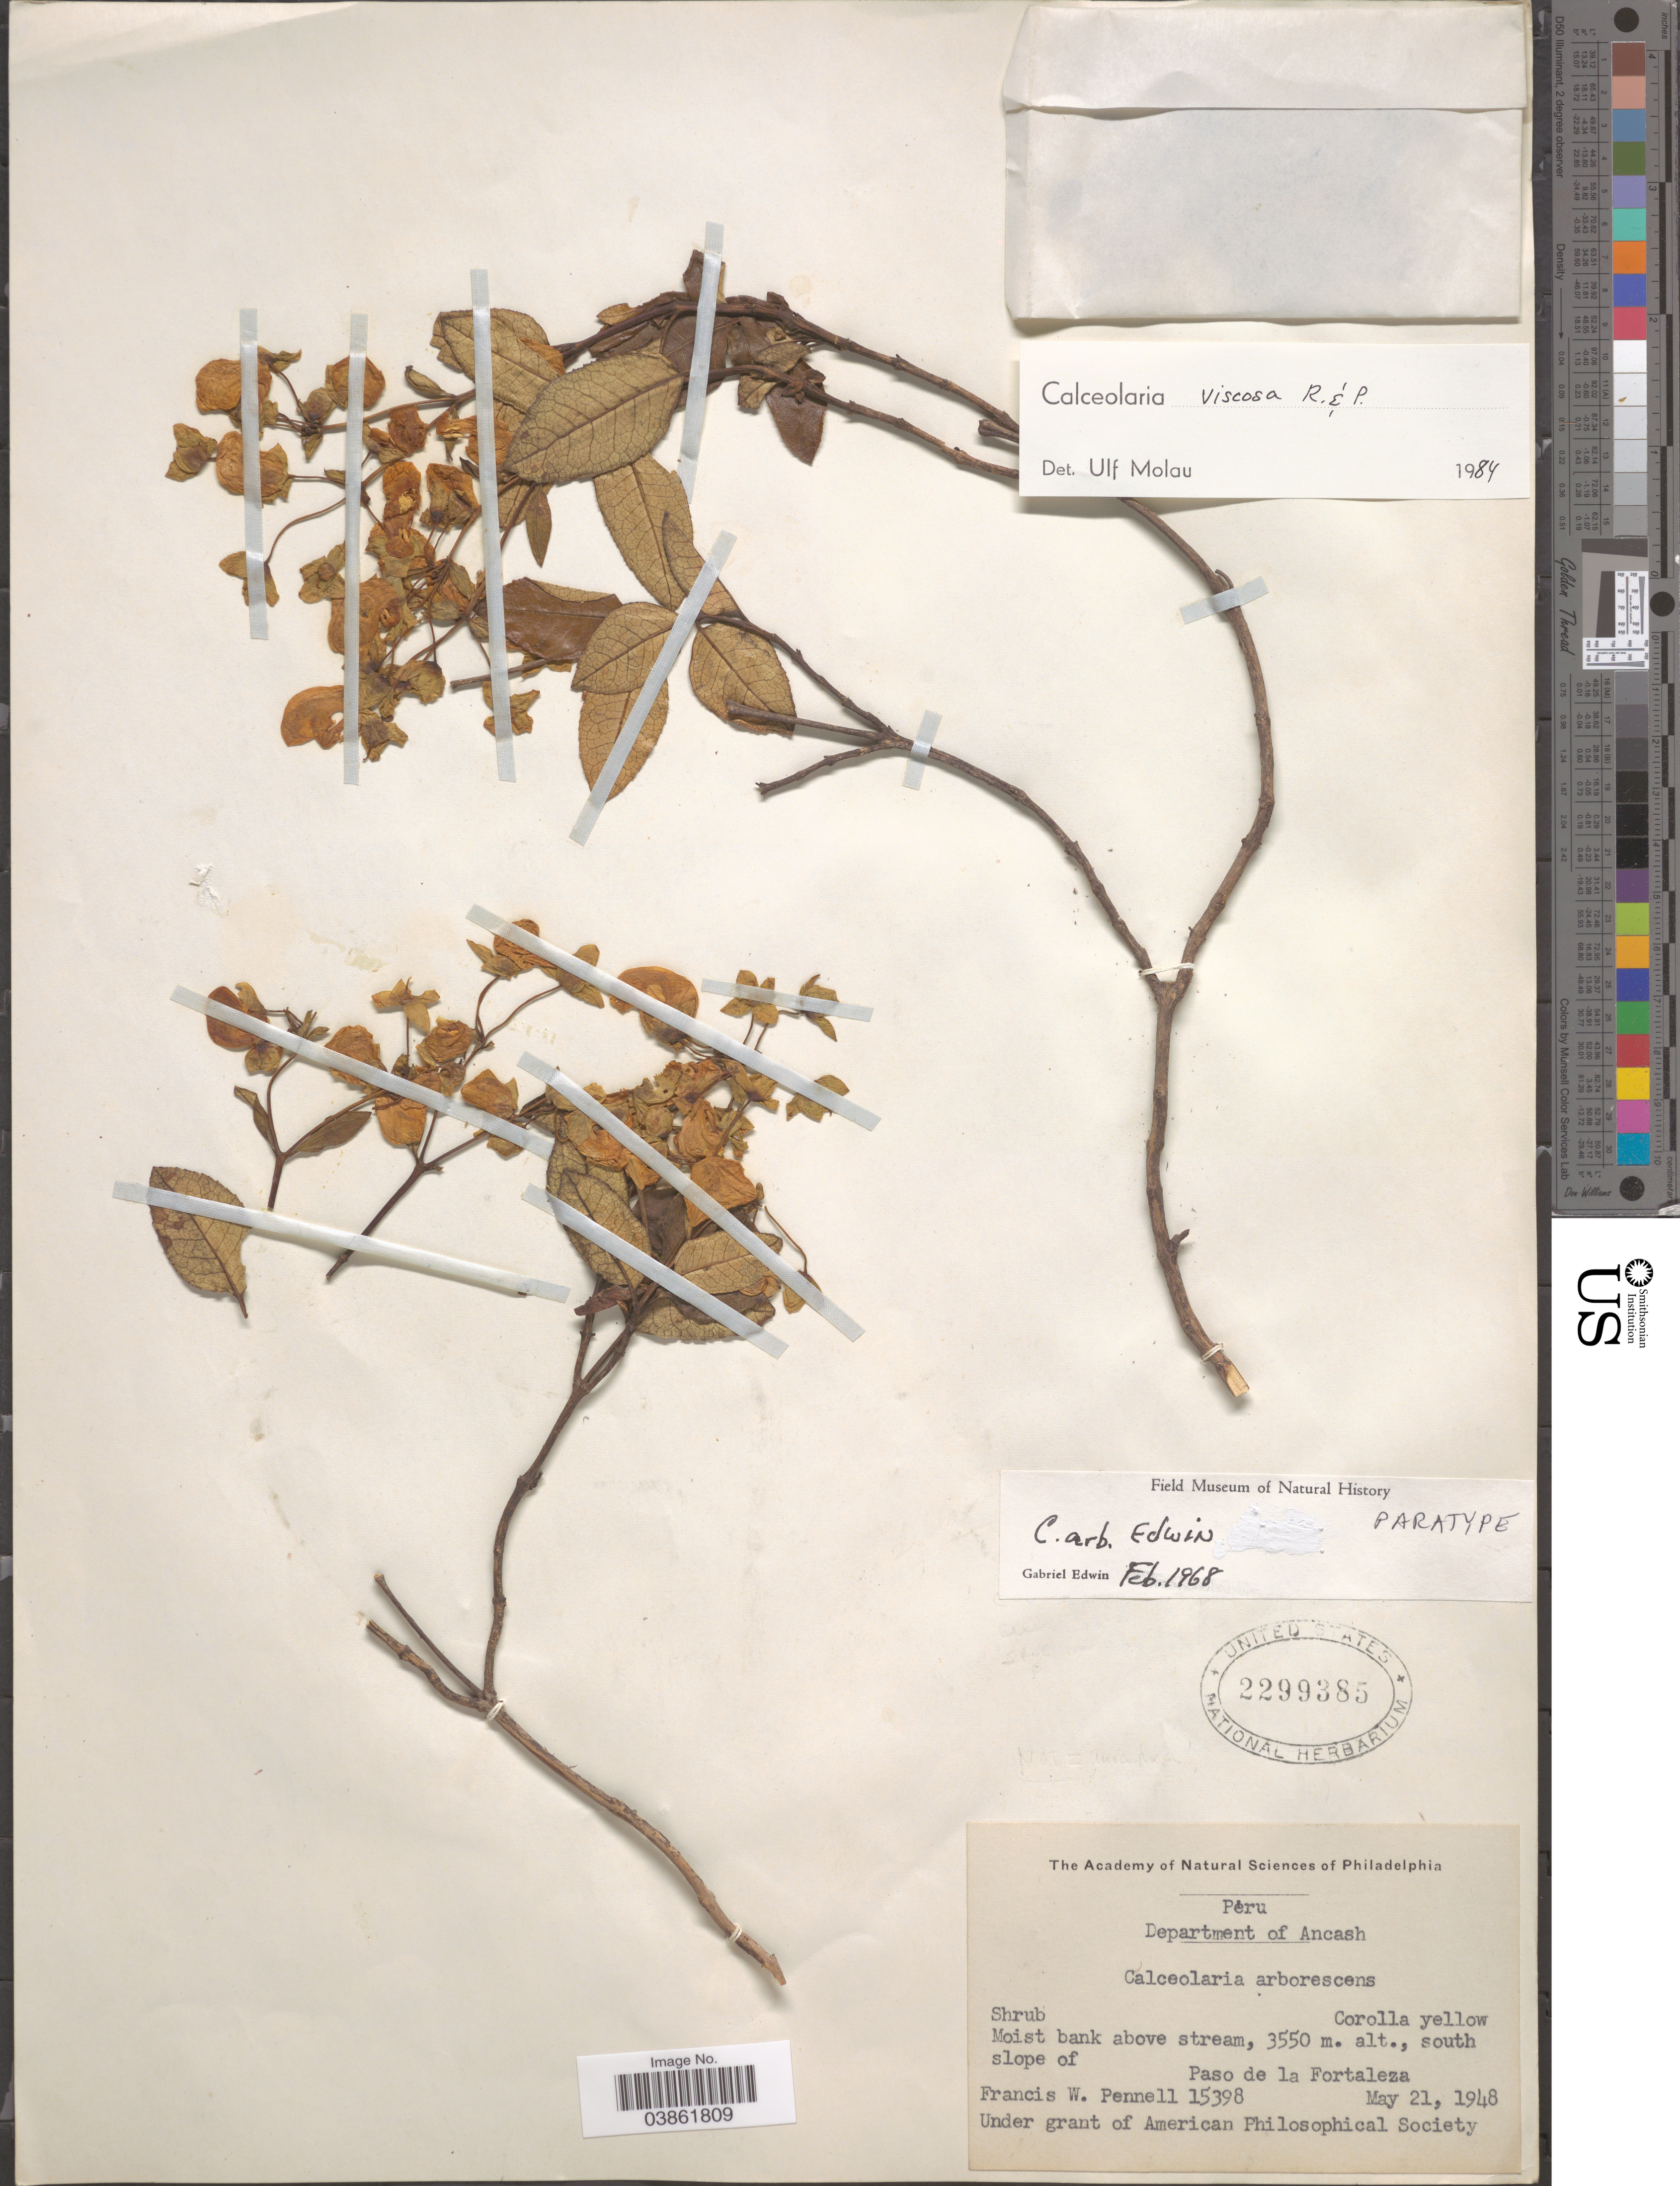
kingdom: Plantae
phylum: Tracheophyta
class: Magnoliopsida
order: Lamiales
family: Calceolariaceae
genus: Calceolaria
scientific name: Calceolaria viscosa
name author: Ruiz & Pav.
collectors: F. W. Pennell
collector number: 15398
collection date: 1948-05-21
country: Peru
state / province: Ancash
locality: Department of Ancash. South slope of Paso de la Fortaleza.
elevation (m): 3550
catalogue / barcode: US 2299385